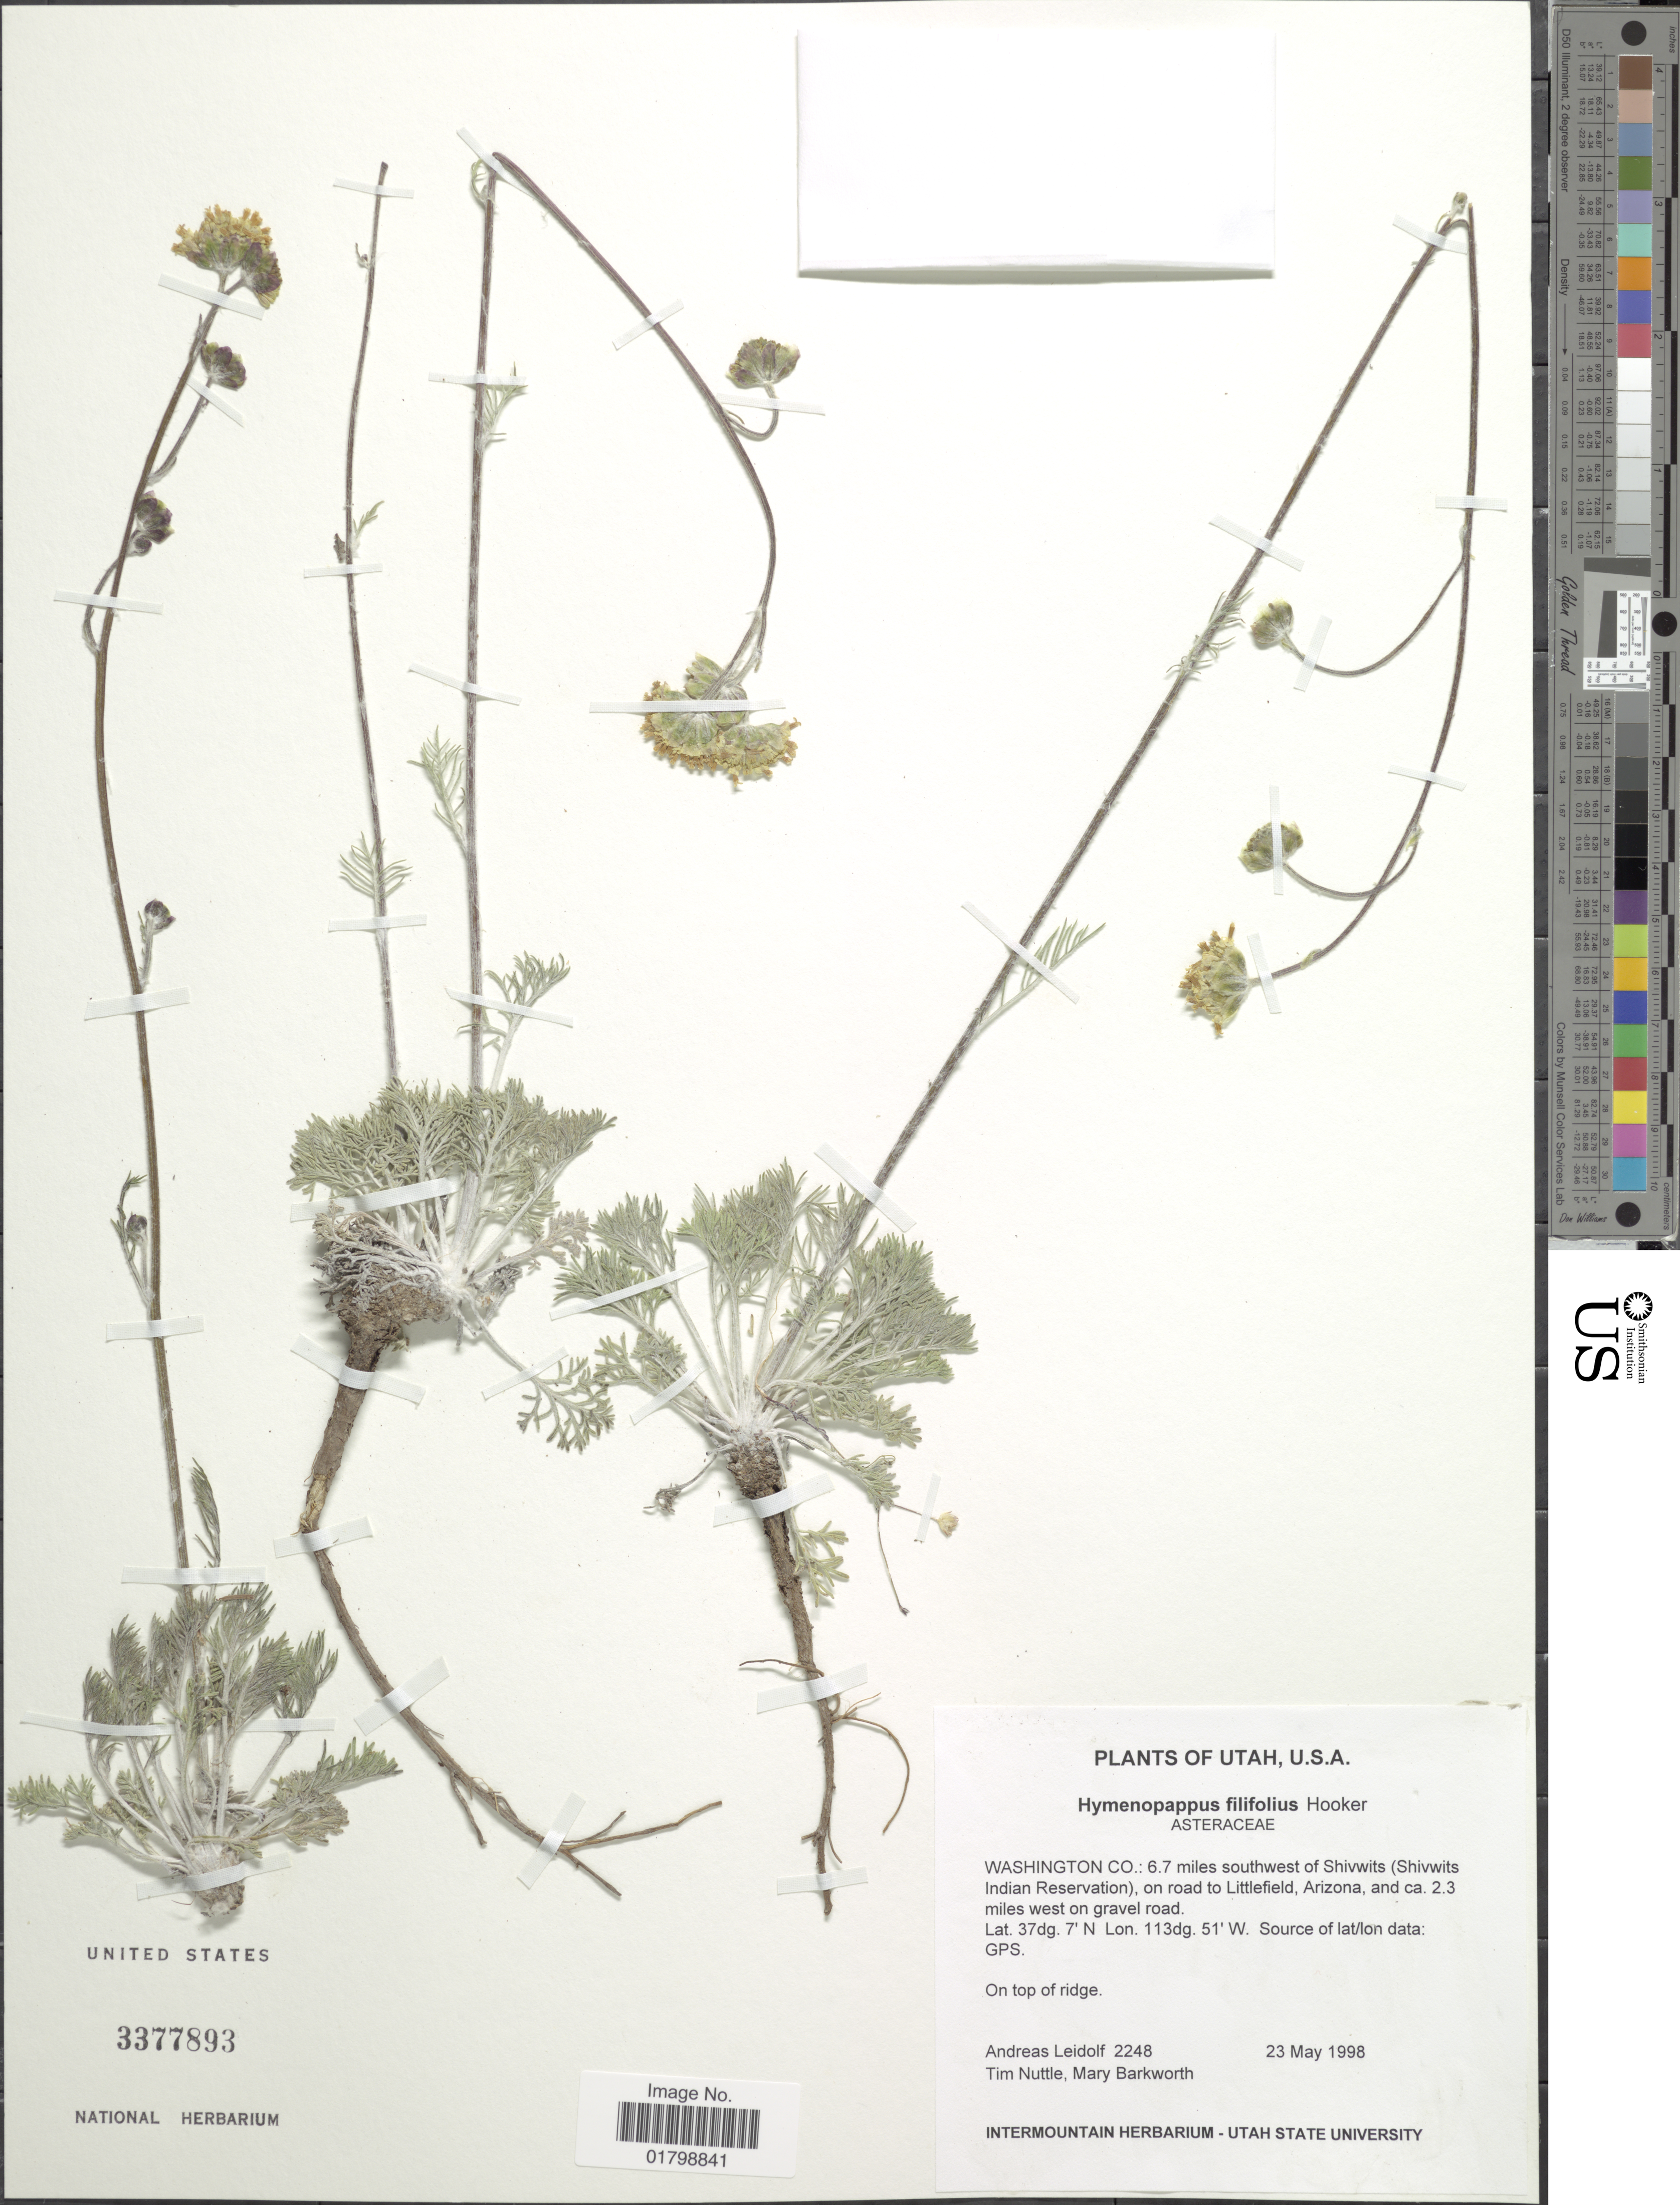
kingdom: Plantae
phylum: Tracheophyta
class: Magnoliopsida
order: Asterales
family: Asteraceae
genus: Hymenopappus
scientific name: Hymenopappus filifolius var. lugens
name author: (Greene) Jeps.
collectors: A. Leidolf, T. Nuttle & M. E. Barkworth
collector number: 2248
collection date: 1998-05-23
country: United States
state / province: Utah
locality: Washington Co.: 6.7 miles southwest of Shivwits (Shivwits Indian Reservation), on road to Littlefield, Arizona, and ca. 2.3 miles west on gravel road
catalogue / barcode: US 3377893